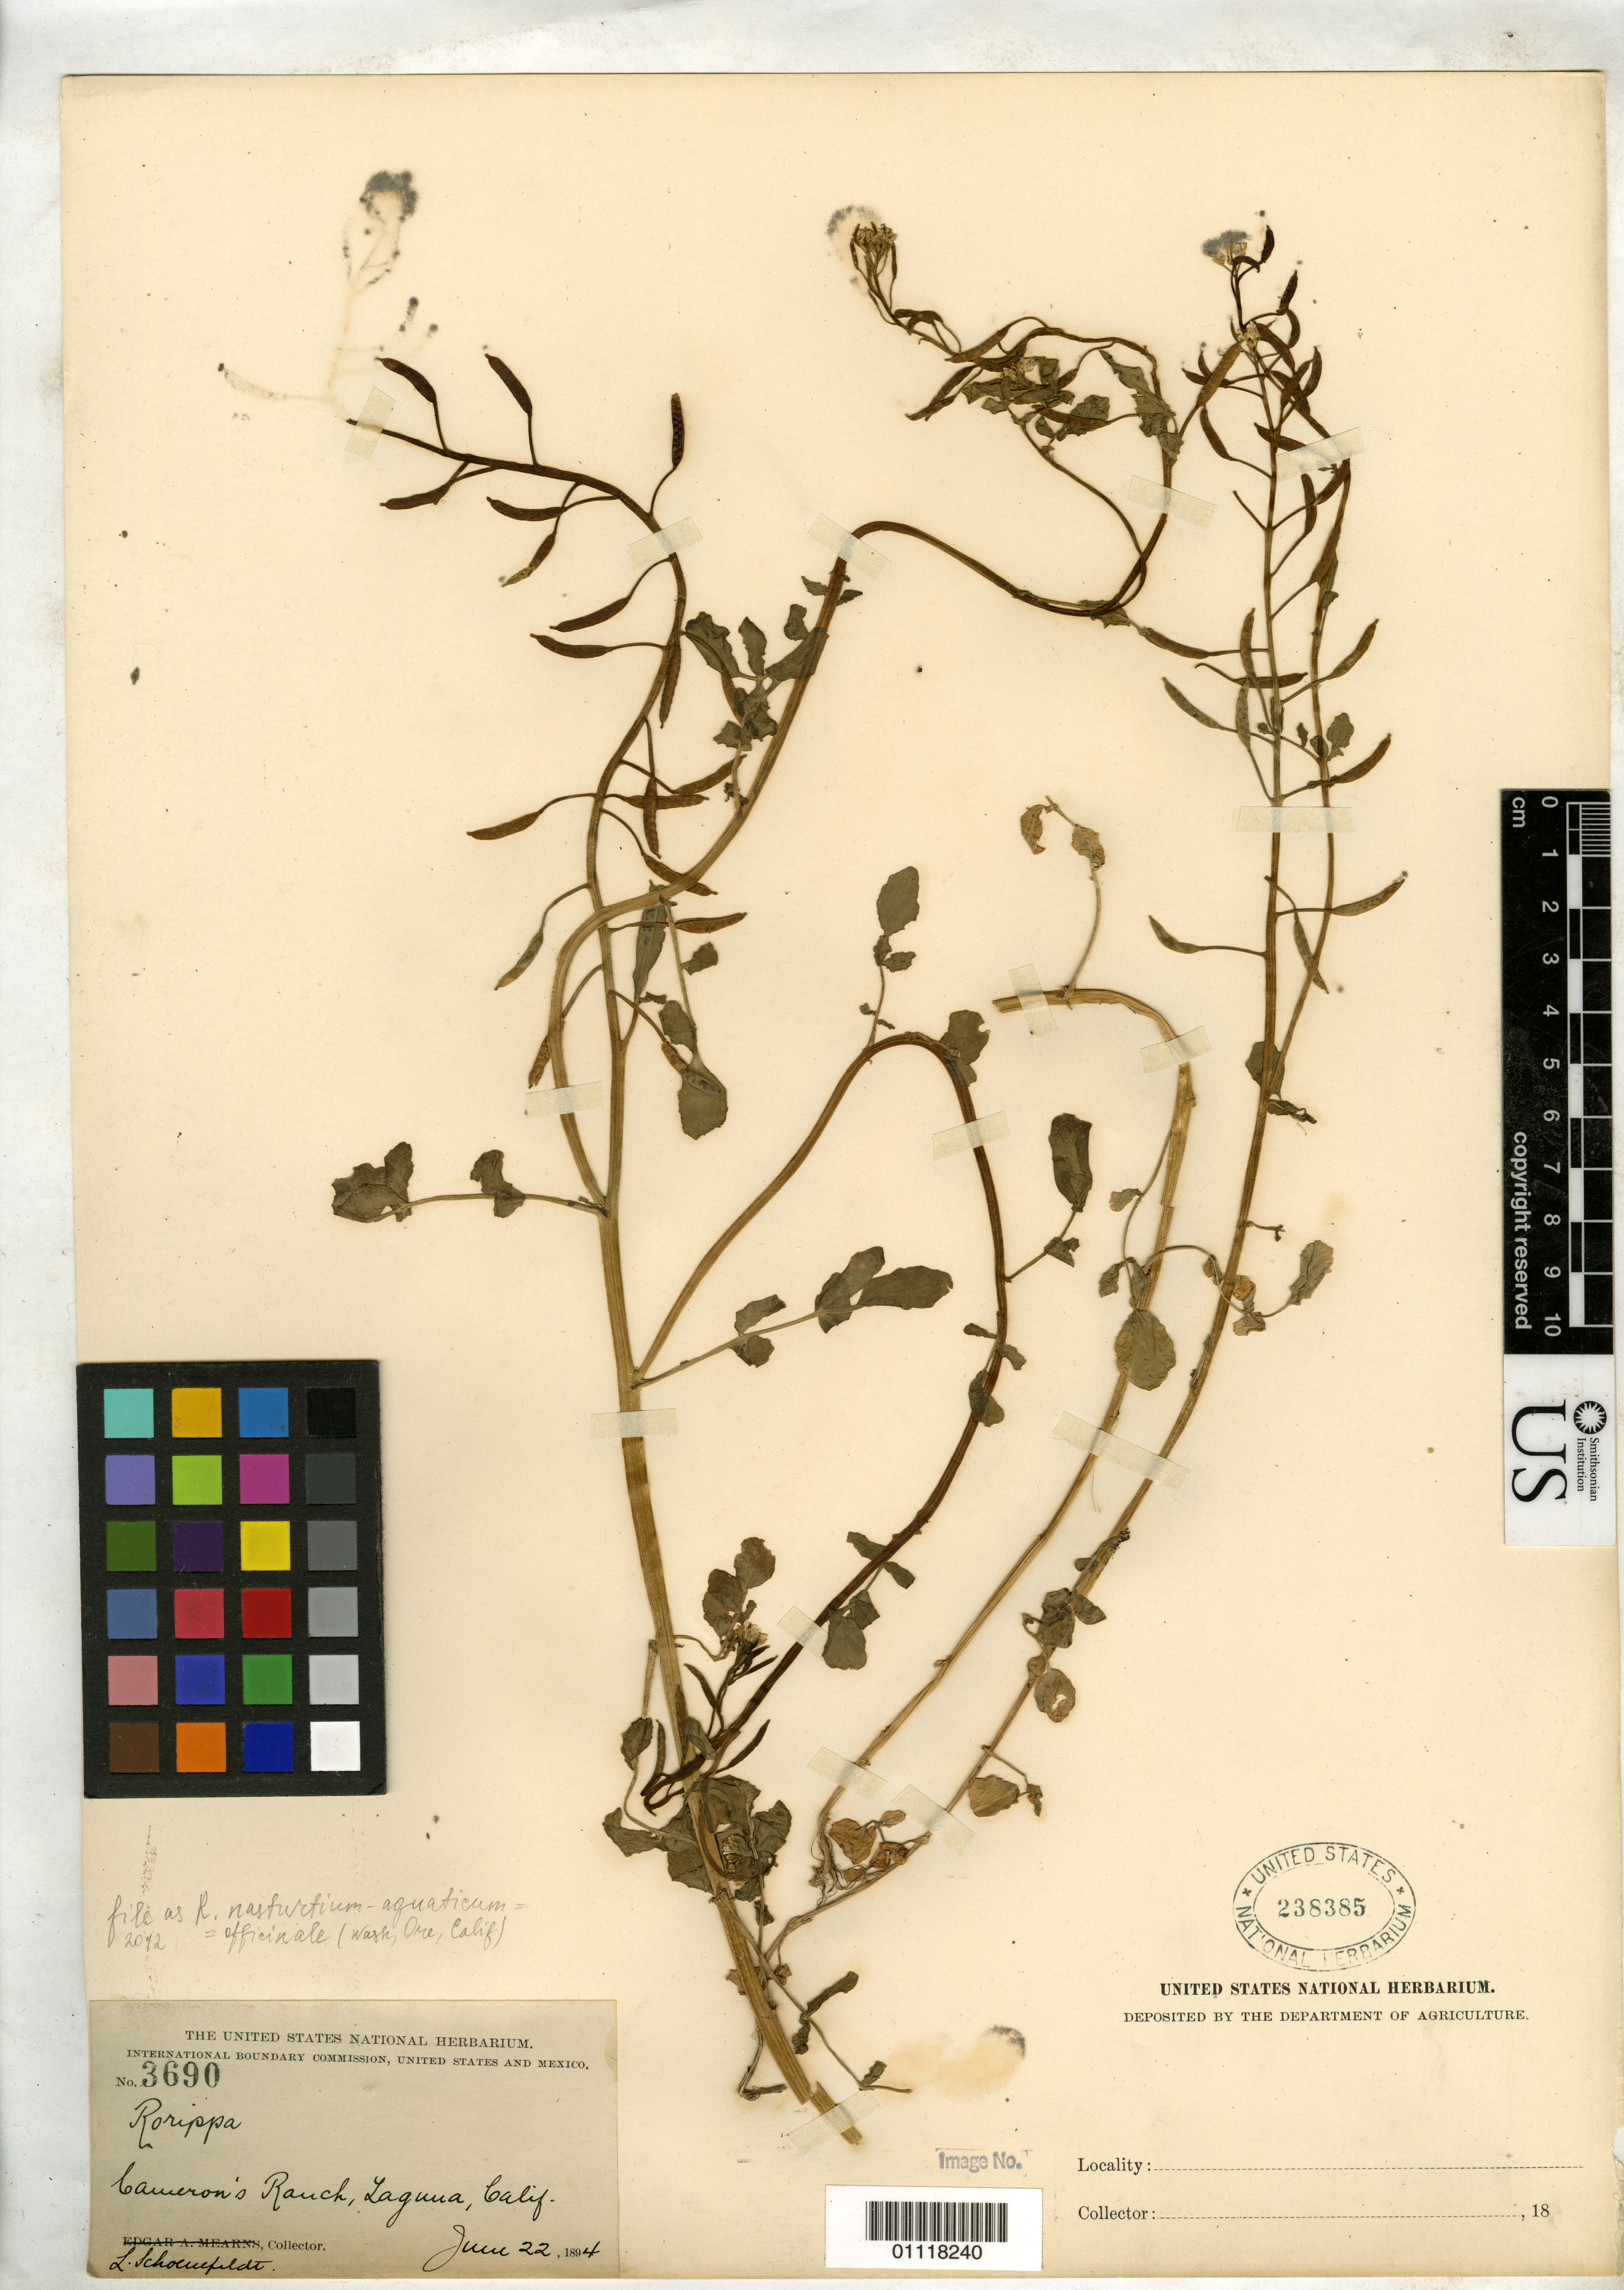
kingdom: Plantae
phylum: Tracheophyta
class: Magnoliopsida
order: Brassicales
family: Brassicaceae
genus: Nasturtium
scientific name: Nasturtium officinale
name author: R. Br.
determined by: Strong, Mark T., (BOT), Smithsonian Institution - National Museum of Natural History (UNITED STATES)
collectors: L. Schoenefeldt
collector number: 3690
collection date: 1894-06-22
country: United States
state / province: California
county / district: Orange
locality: Cameron's Ranch, Laguna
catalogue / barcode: US 238358